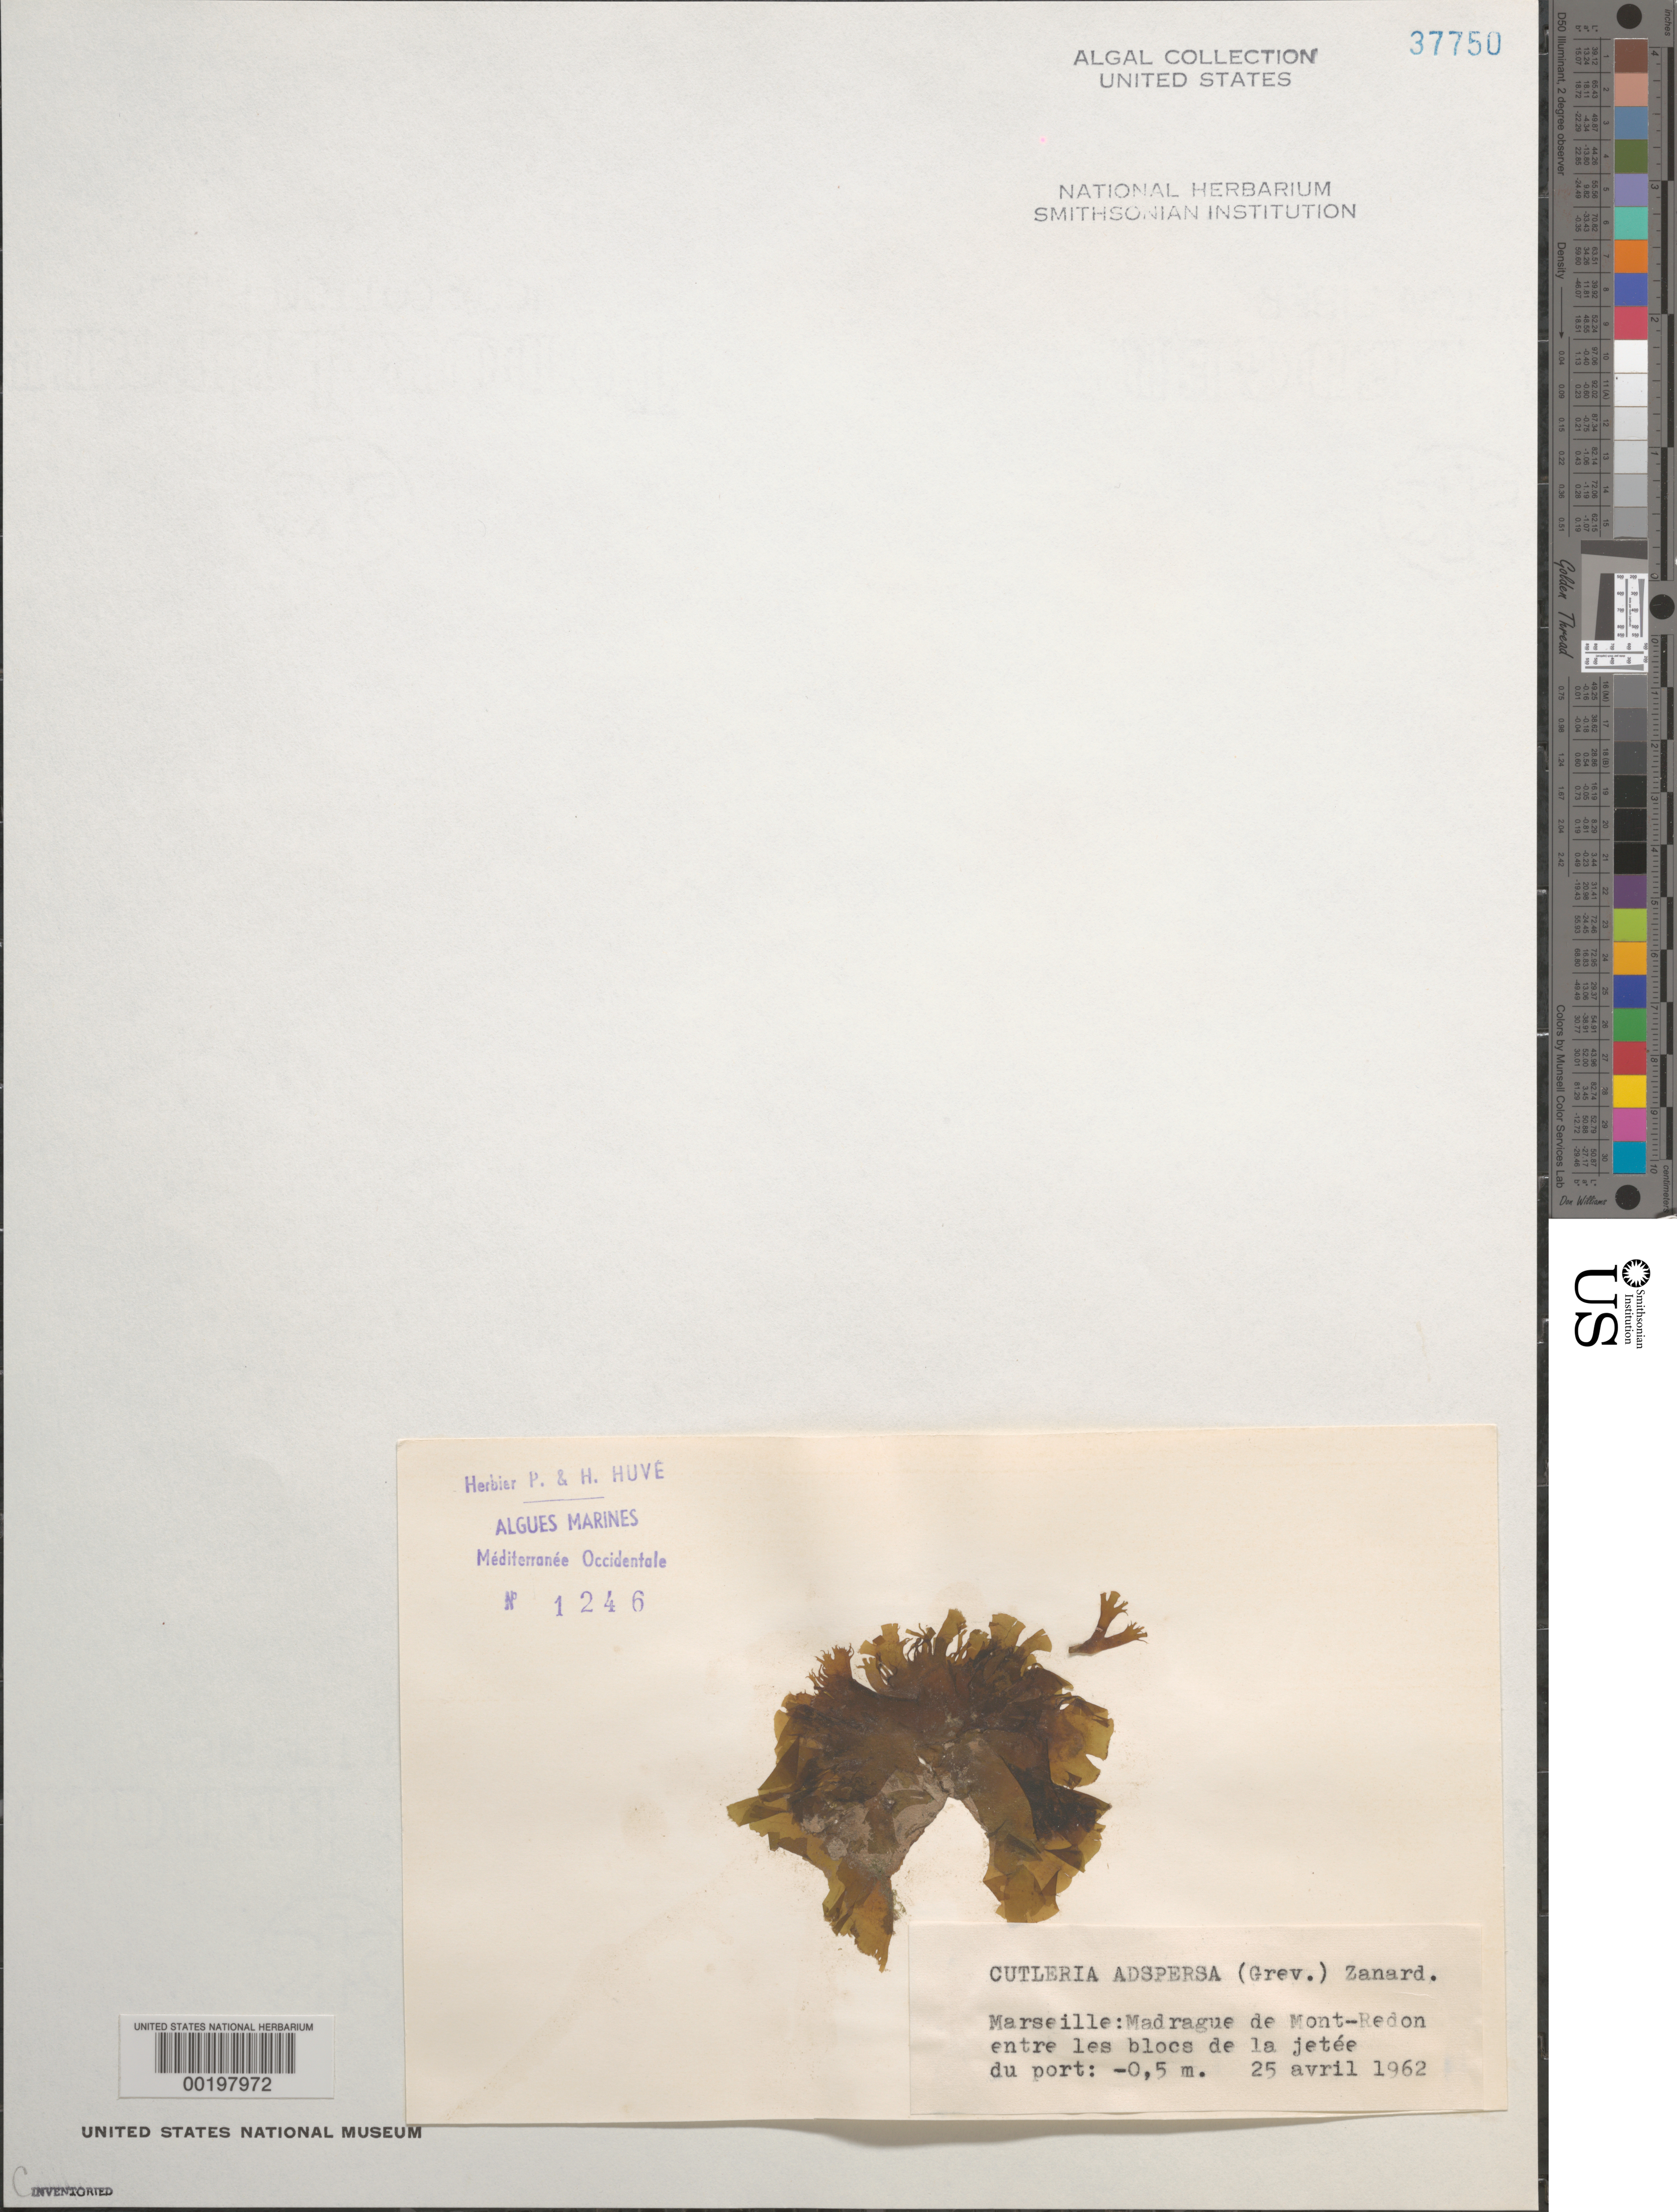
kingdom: Chromista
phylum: Ochrophyta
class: Phaeophyceae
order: Cutleriales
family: Cutleriaceae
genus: Cutleria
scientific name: Cutleria adspersa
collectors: P. Huve & H. Huve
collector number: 1246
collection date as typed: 25 Apr 1962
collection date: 1962-04-25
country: France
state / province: Provence-Alpes-Côte d'Azur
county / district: Bouches-du-Rhône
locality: Mont-Redon, near Marseille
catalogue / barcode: US 37750